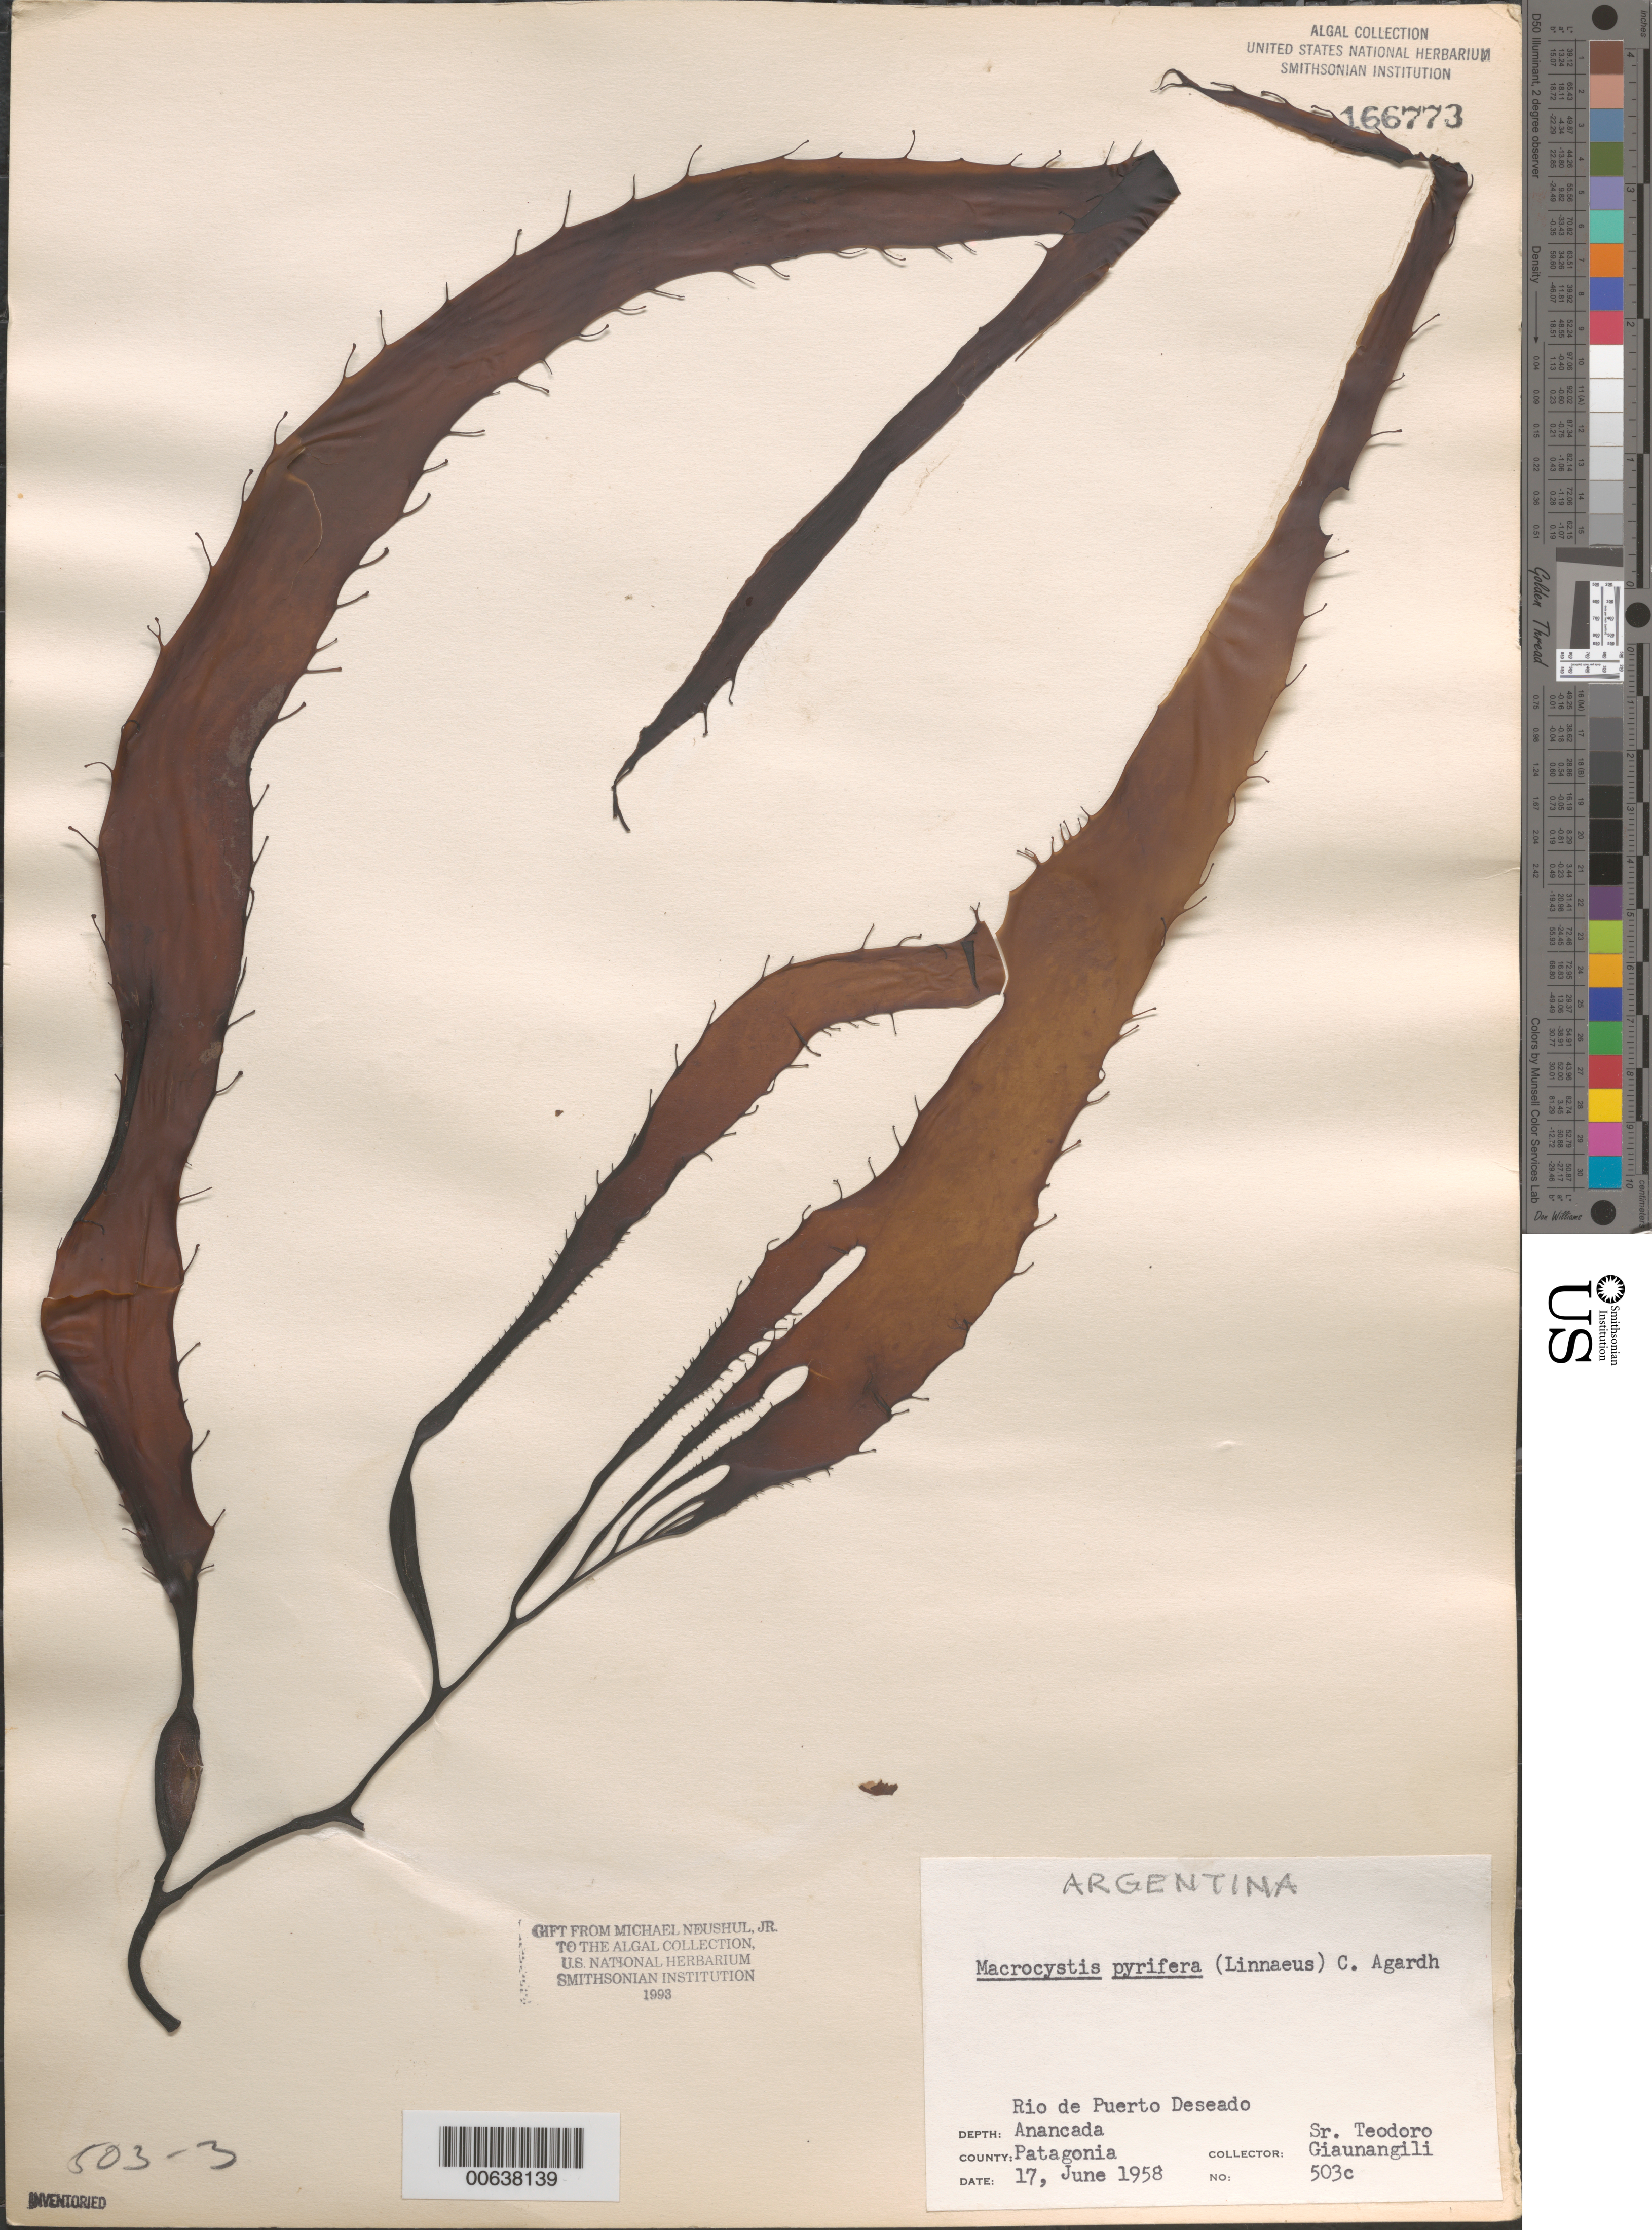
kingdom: Chromista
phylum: Ochrophyta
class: Phaeophyceae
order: Laminariales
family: Laminariaceae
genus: Macrocystis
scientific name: Macrocystis pyrifera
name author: (L.) C. Agardh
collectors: T. Giaunangili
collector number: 503c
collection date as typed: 17 Jun 1958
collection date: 1958-06-17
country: Argentina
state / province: Santa Cruz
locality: Rio de Puerto Deseado, Anancada, Patagonia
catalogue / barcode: US 166773